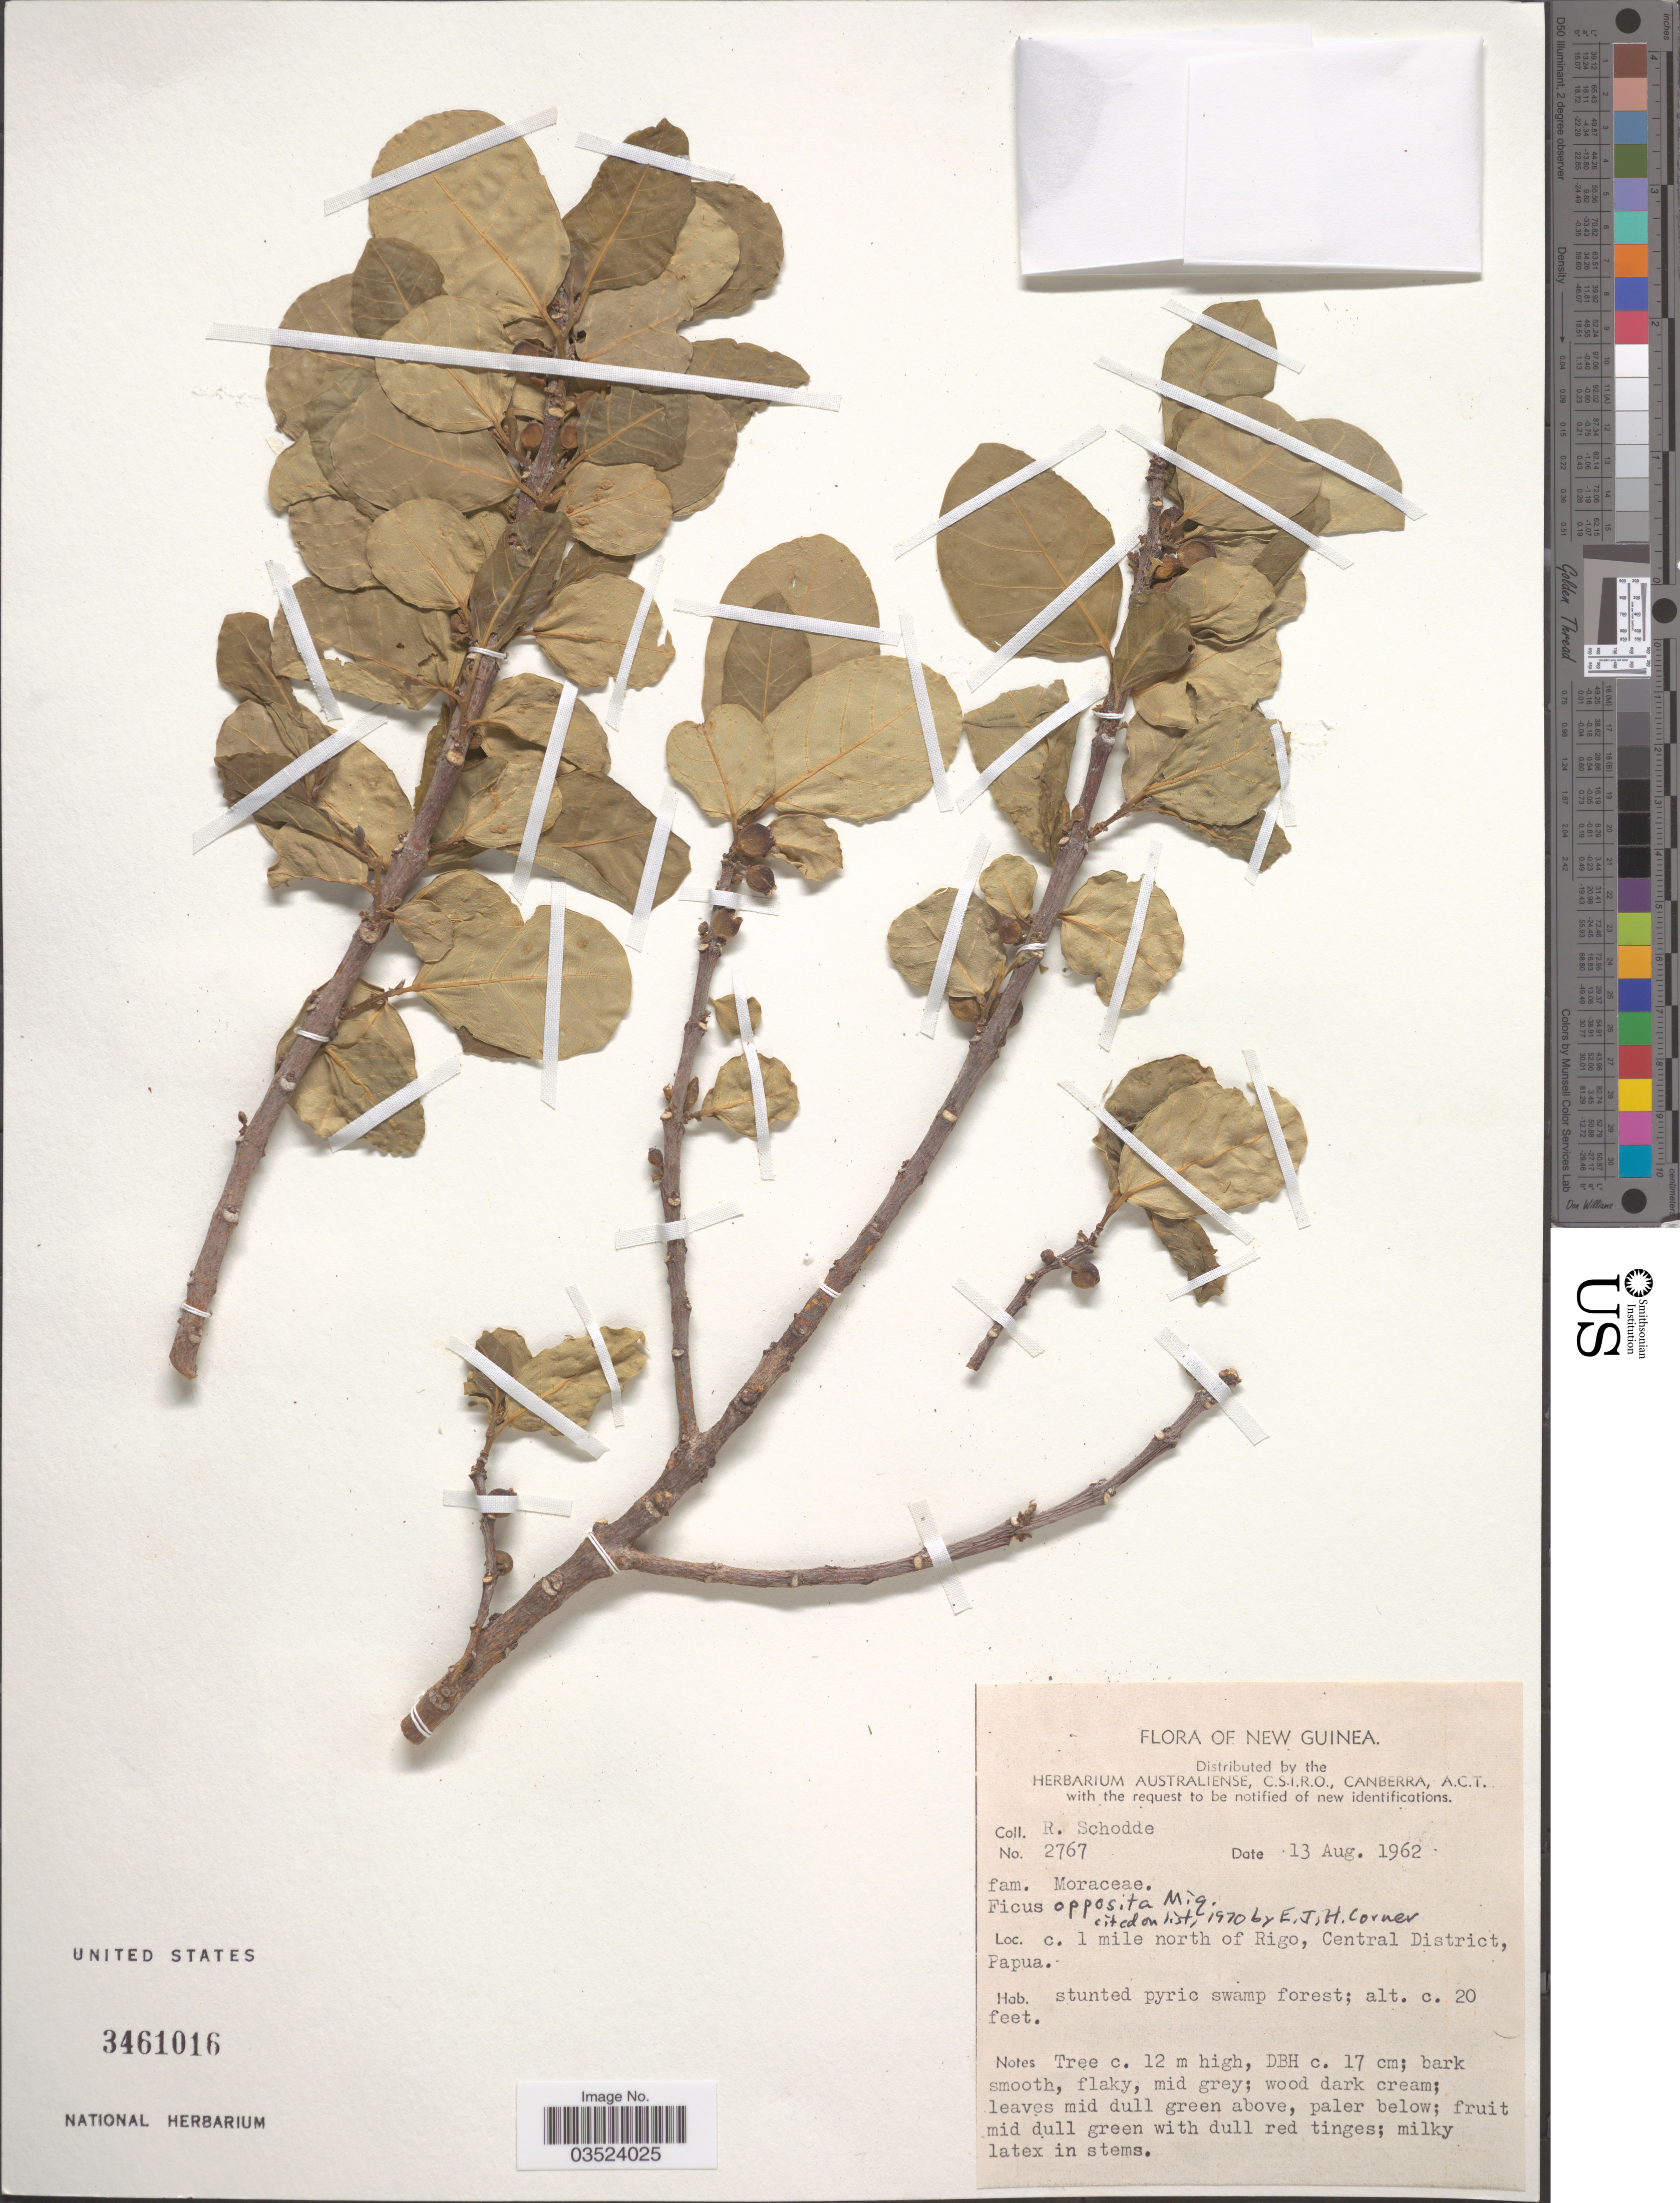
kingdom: Plantae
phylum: Tracheophyta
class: Magnoliopsida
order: Rosales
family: Moraceae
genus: Ficus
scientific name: Ficus opposita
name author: Miq.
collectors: R. Schodde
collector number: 2767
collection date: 1962-08-13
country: Papua New Guinea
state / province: Central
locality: New Guinea. C. 1 mile north of Rigo, Central District, Papua.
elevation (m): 6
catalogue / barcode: US 3461016